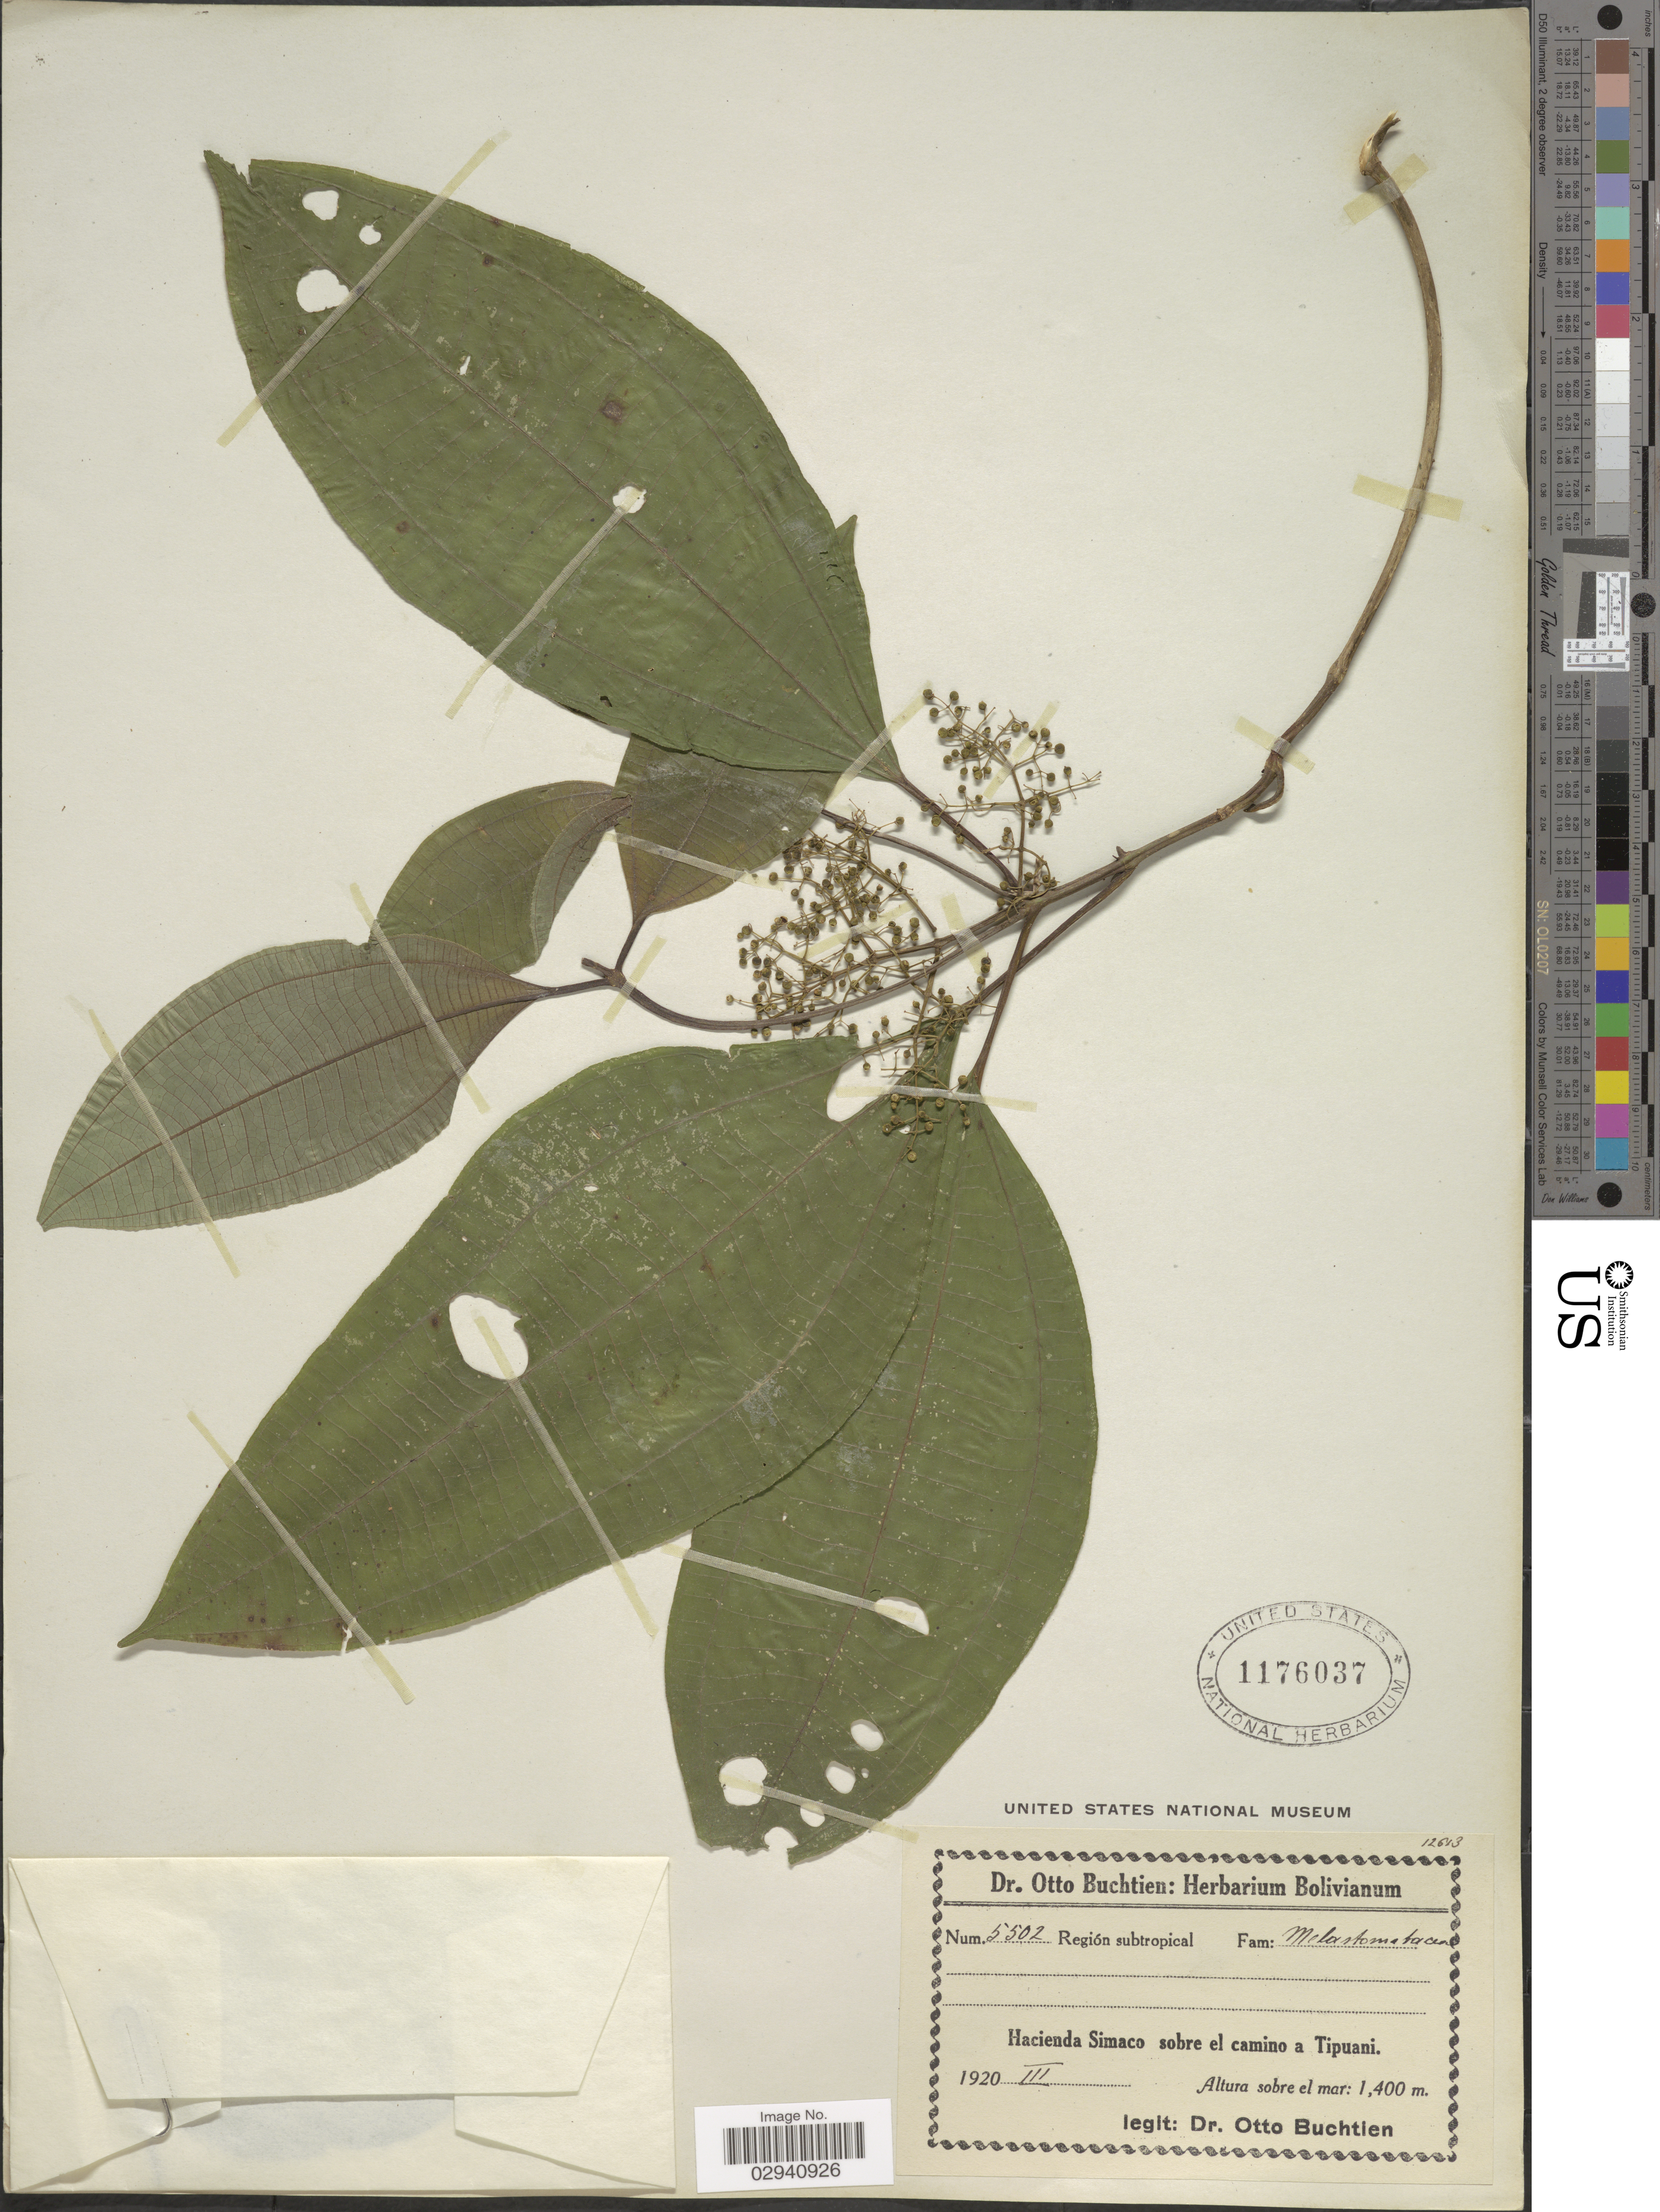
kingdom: Plantae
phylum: Tracheophyta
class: Magnoliopsida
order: Myrtales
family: Melastomataceae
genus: Miconia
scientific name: Miconia micrantha Pittier, nom. illeg.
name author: Pittier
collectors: O. Buchtien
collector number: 5502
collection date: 1920-03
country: Bolivia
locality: Hacienda Simaco sobre el camino a Tipuani.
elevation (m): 1400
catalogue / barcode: US 1176037